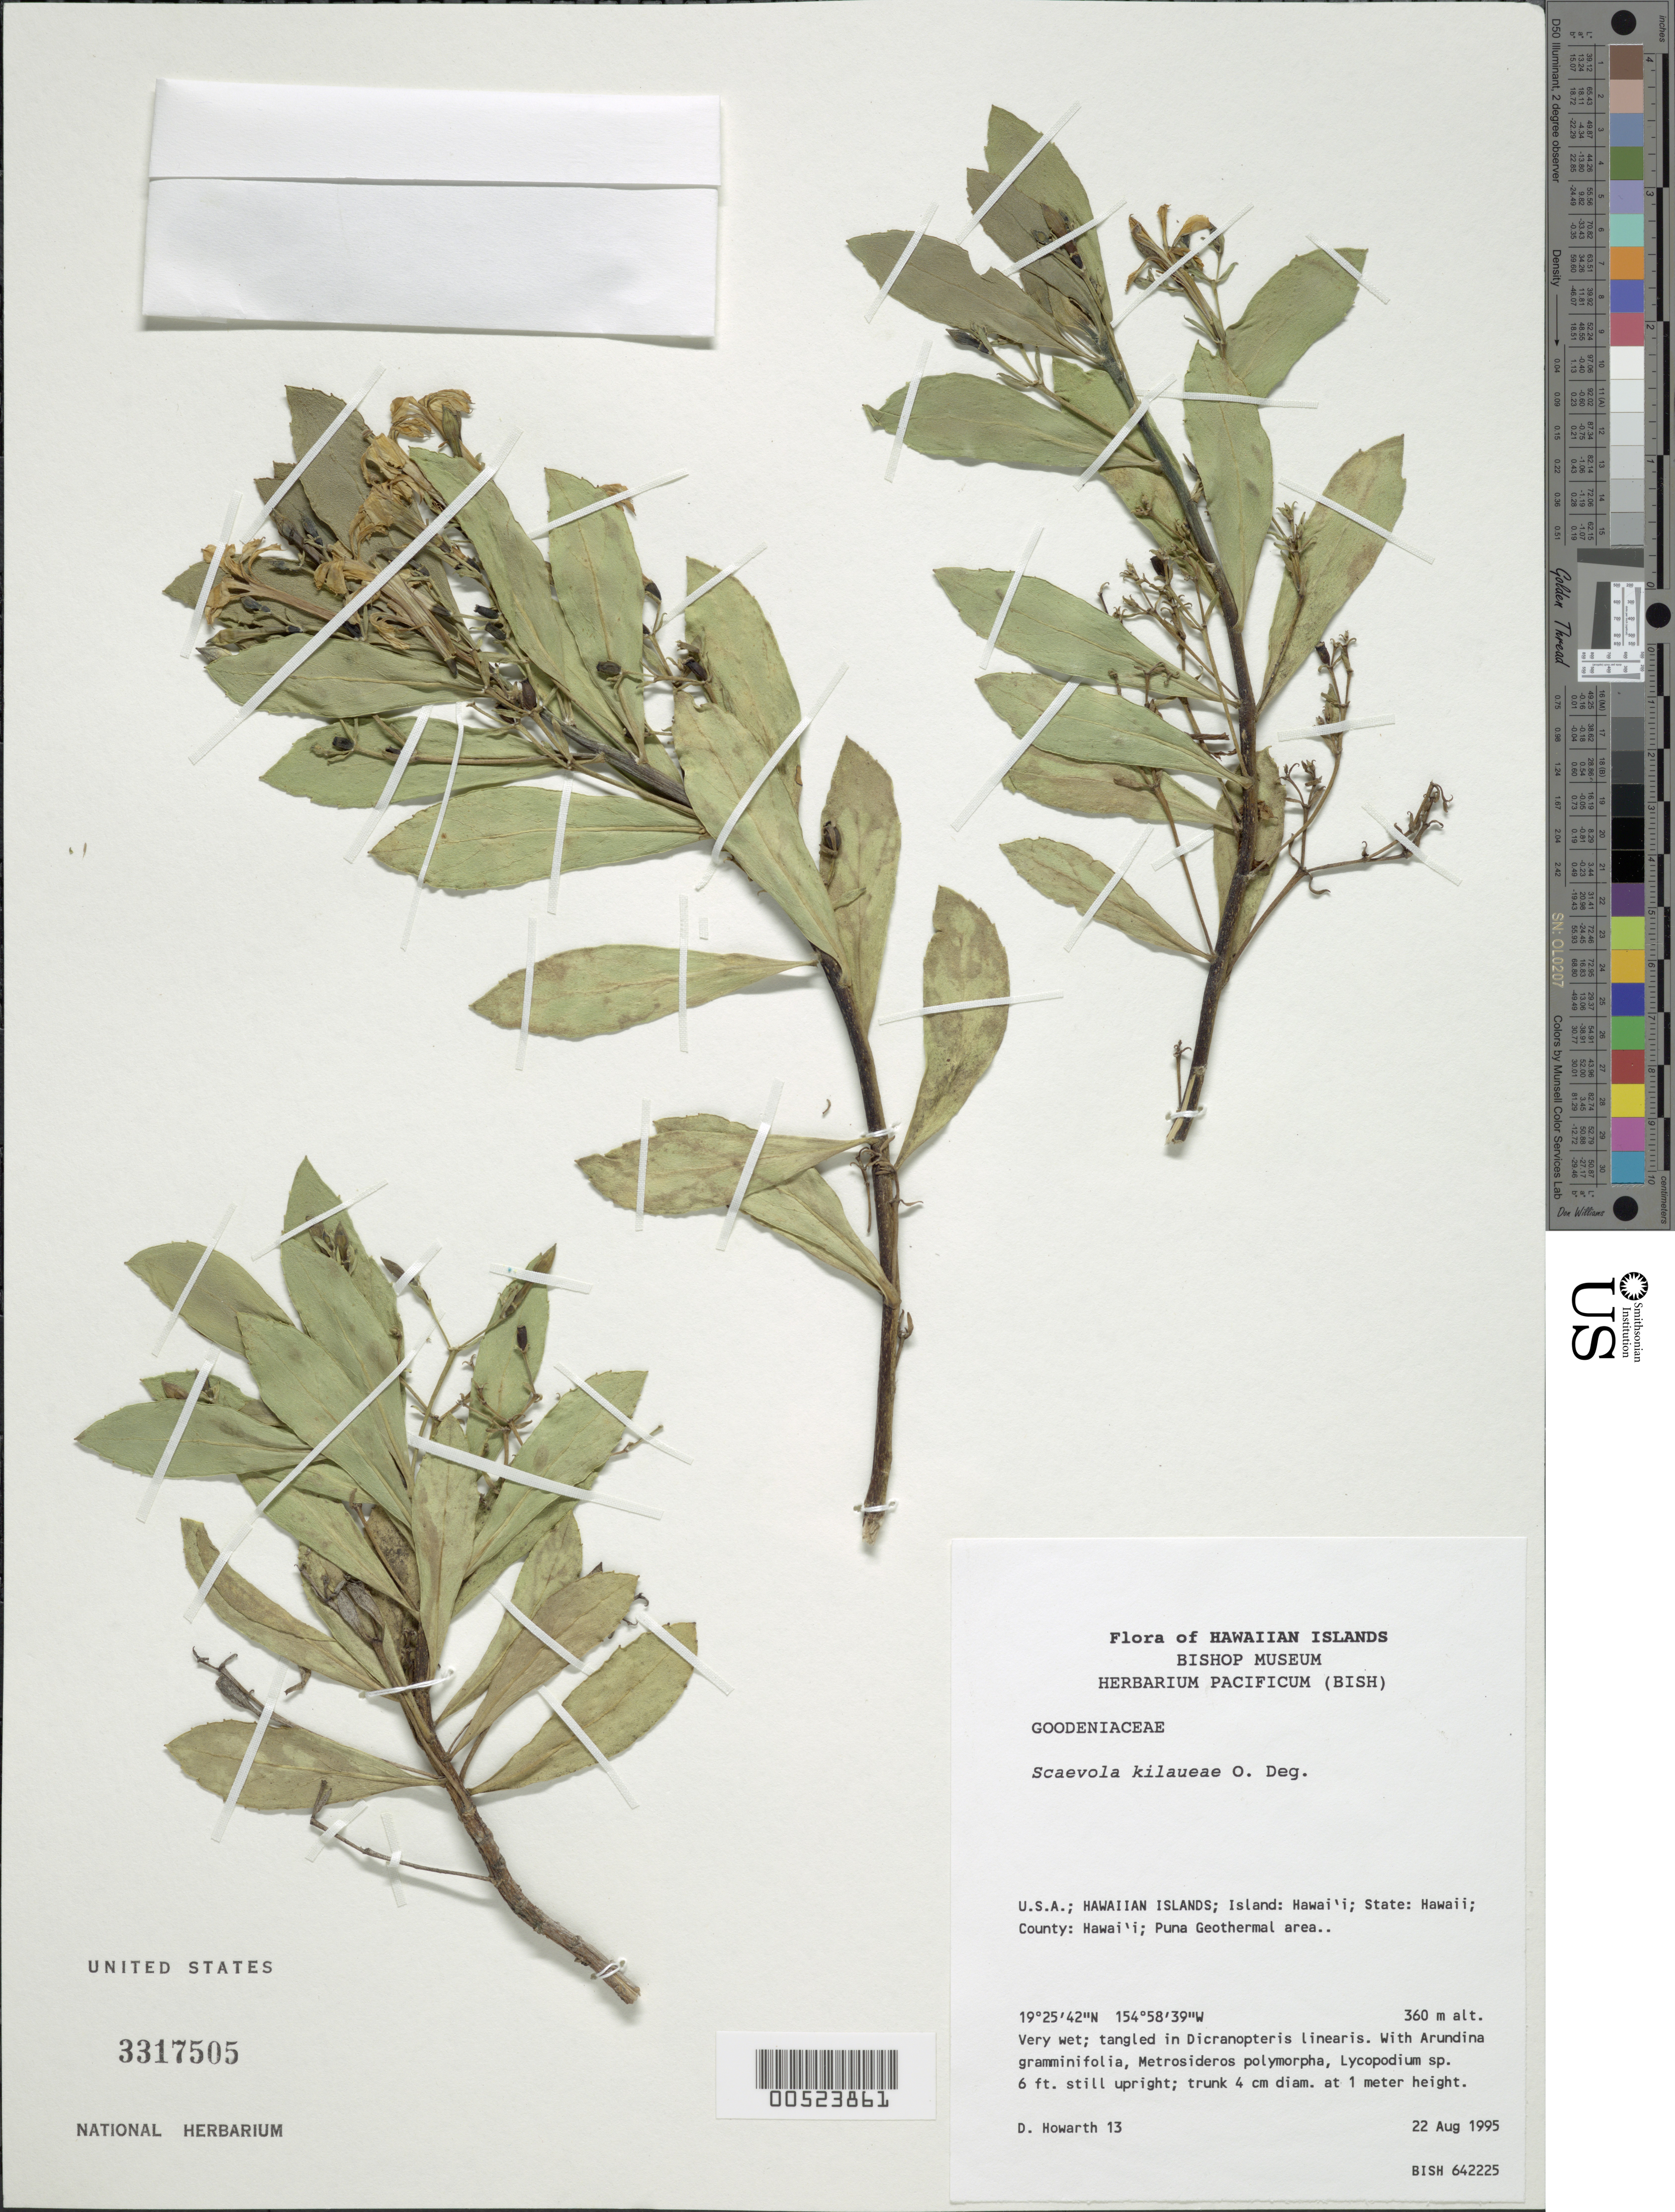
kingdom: Plantae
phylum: Tracheophyta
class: Magnoliopsida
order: Asterales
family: Goodeniaceae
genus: Scaevola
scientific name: Scaevola kilaueae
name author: O. Deg.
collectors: D. Howarth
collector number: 13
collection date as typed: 22 Aug 1995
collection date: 1995-08-22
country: United States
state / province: Hawaii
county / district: Hawaii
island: Hawaii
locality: Hawaii county, Puna Geothermal area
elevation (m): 360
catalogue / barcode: US 3317505